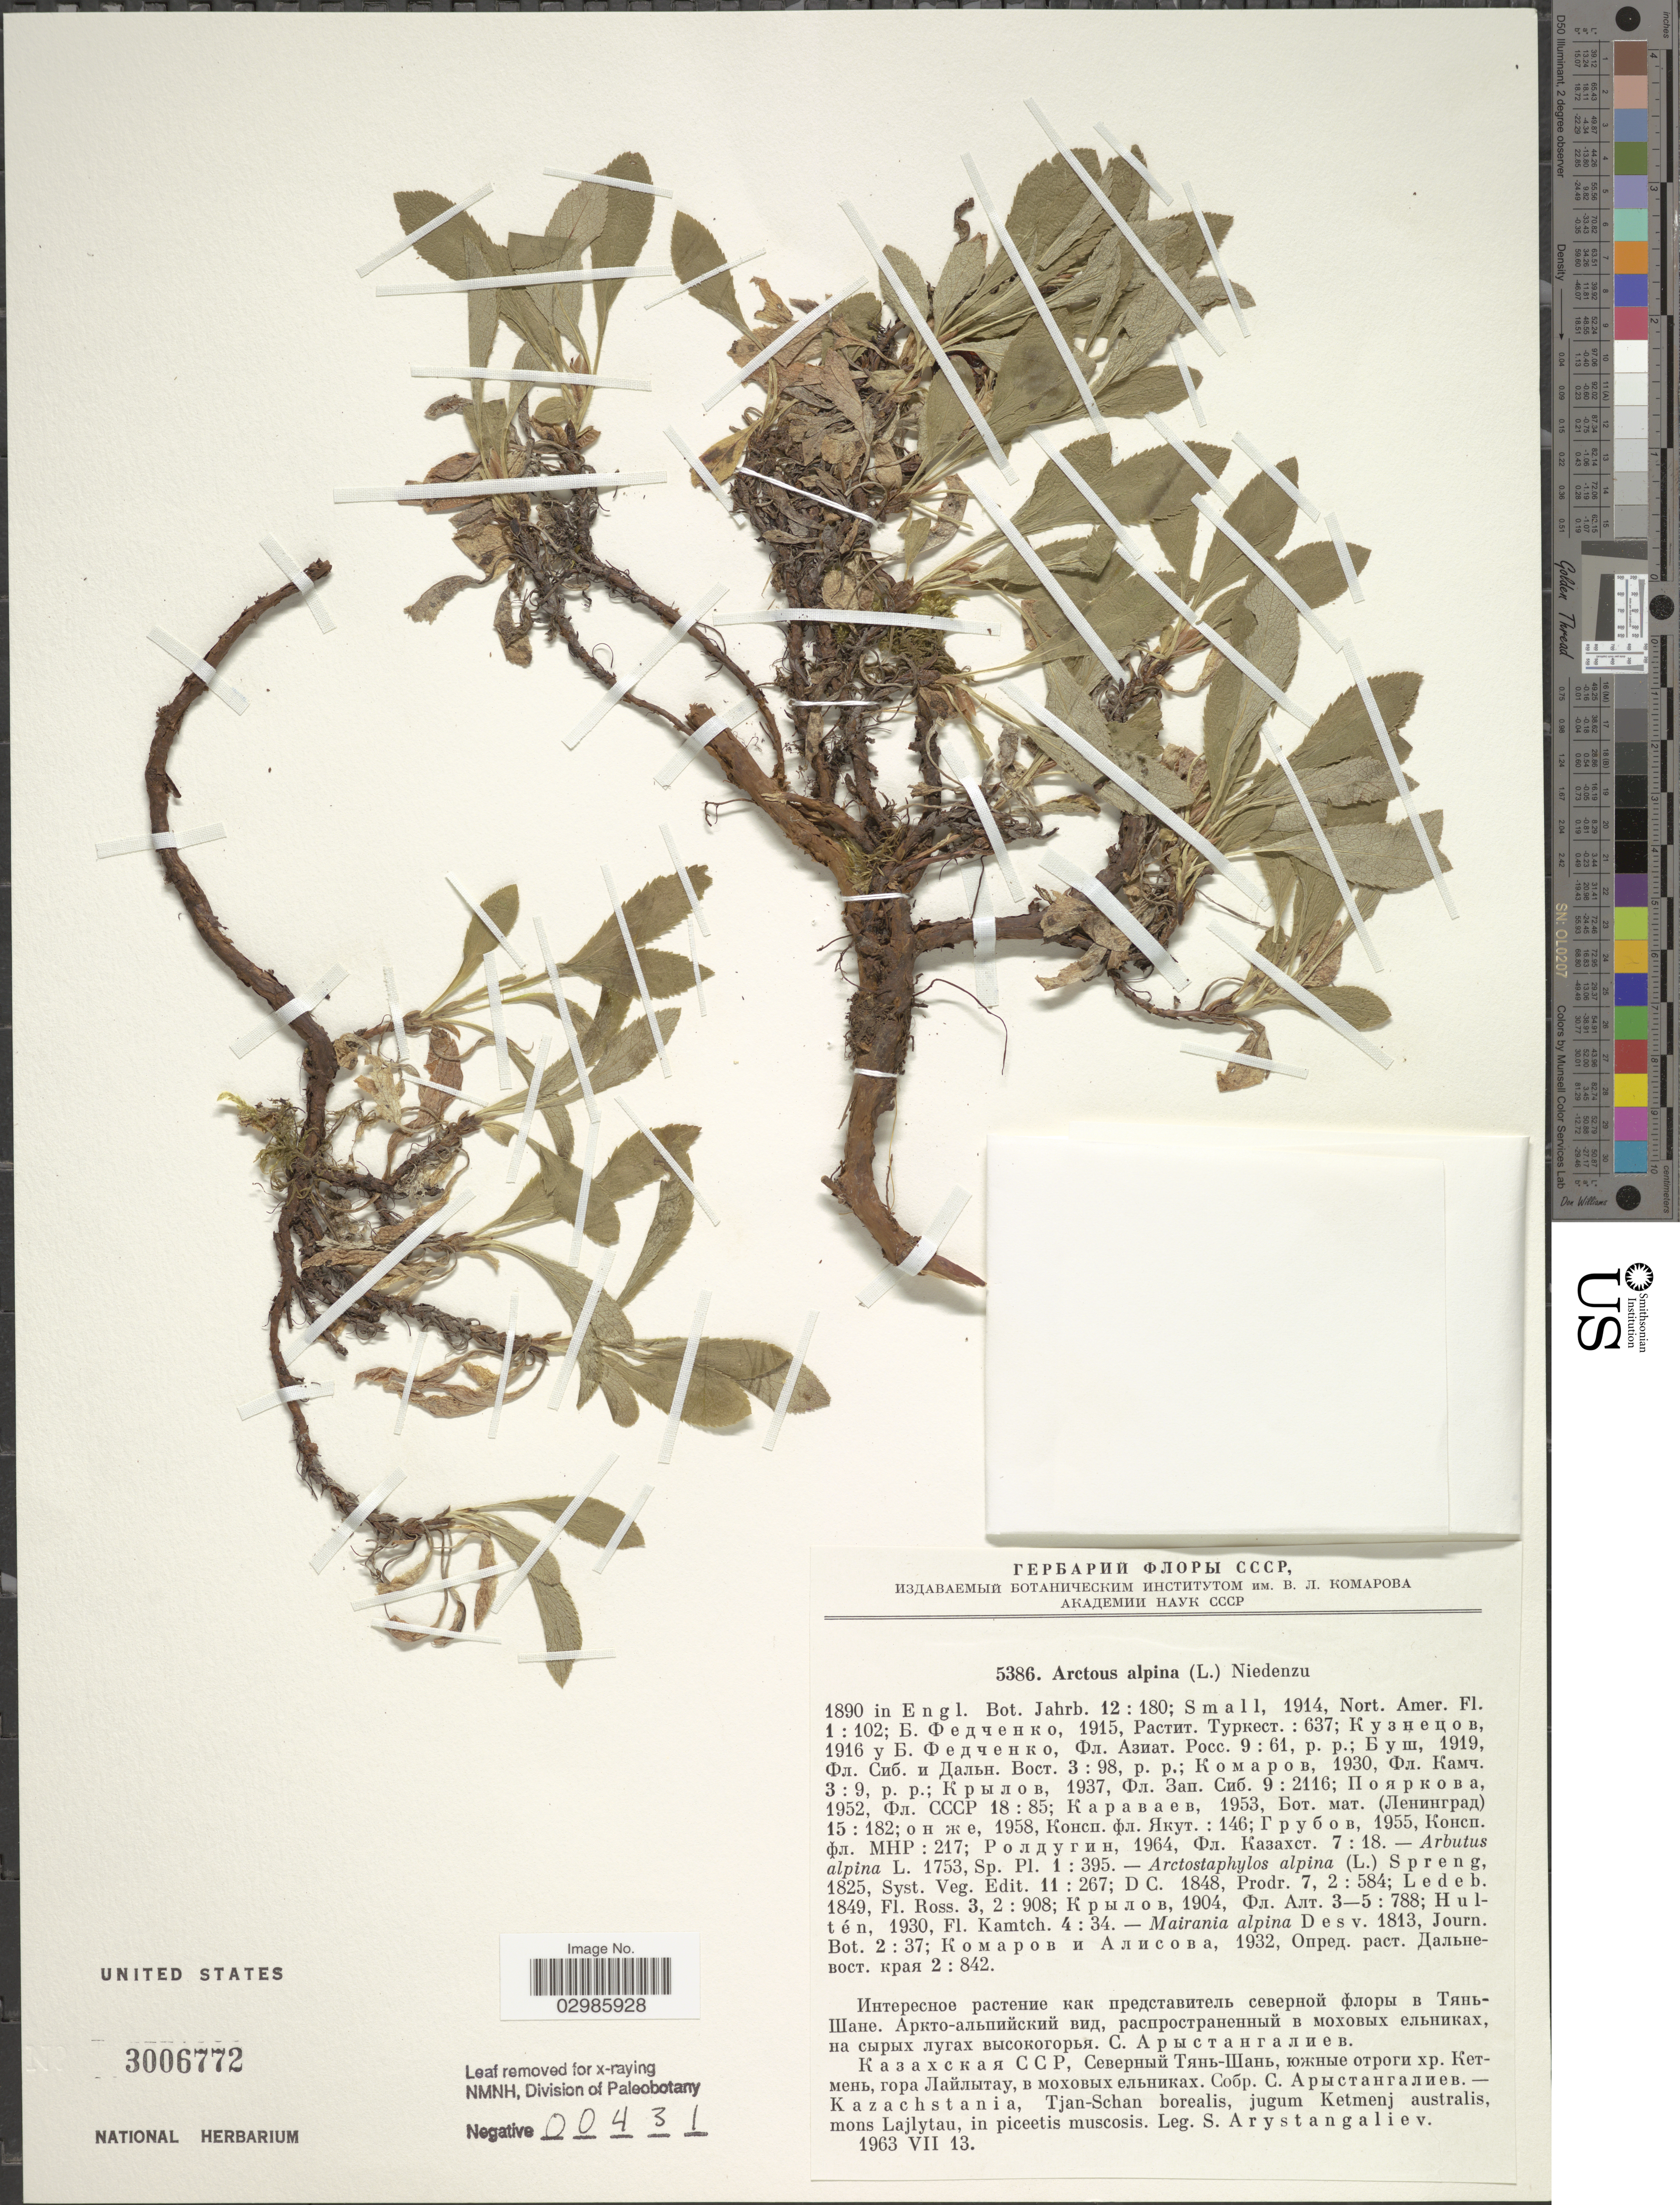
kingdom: Plantae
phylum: Tracheophyta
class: Magnoliopsida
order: Ericales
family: Ericaceae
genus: Arctous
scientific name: Arctous alpina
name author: (L.) Nied.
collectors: S. Arystangaliev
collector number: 5386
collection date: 1963-07-13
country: Kazakhstan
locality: Tjan-Schan borealis, jugum Ketmenj australis, mons Lajlytau, in piceetis muscosis.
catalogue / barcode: US 3006772